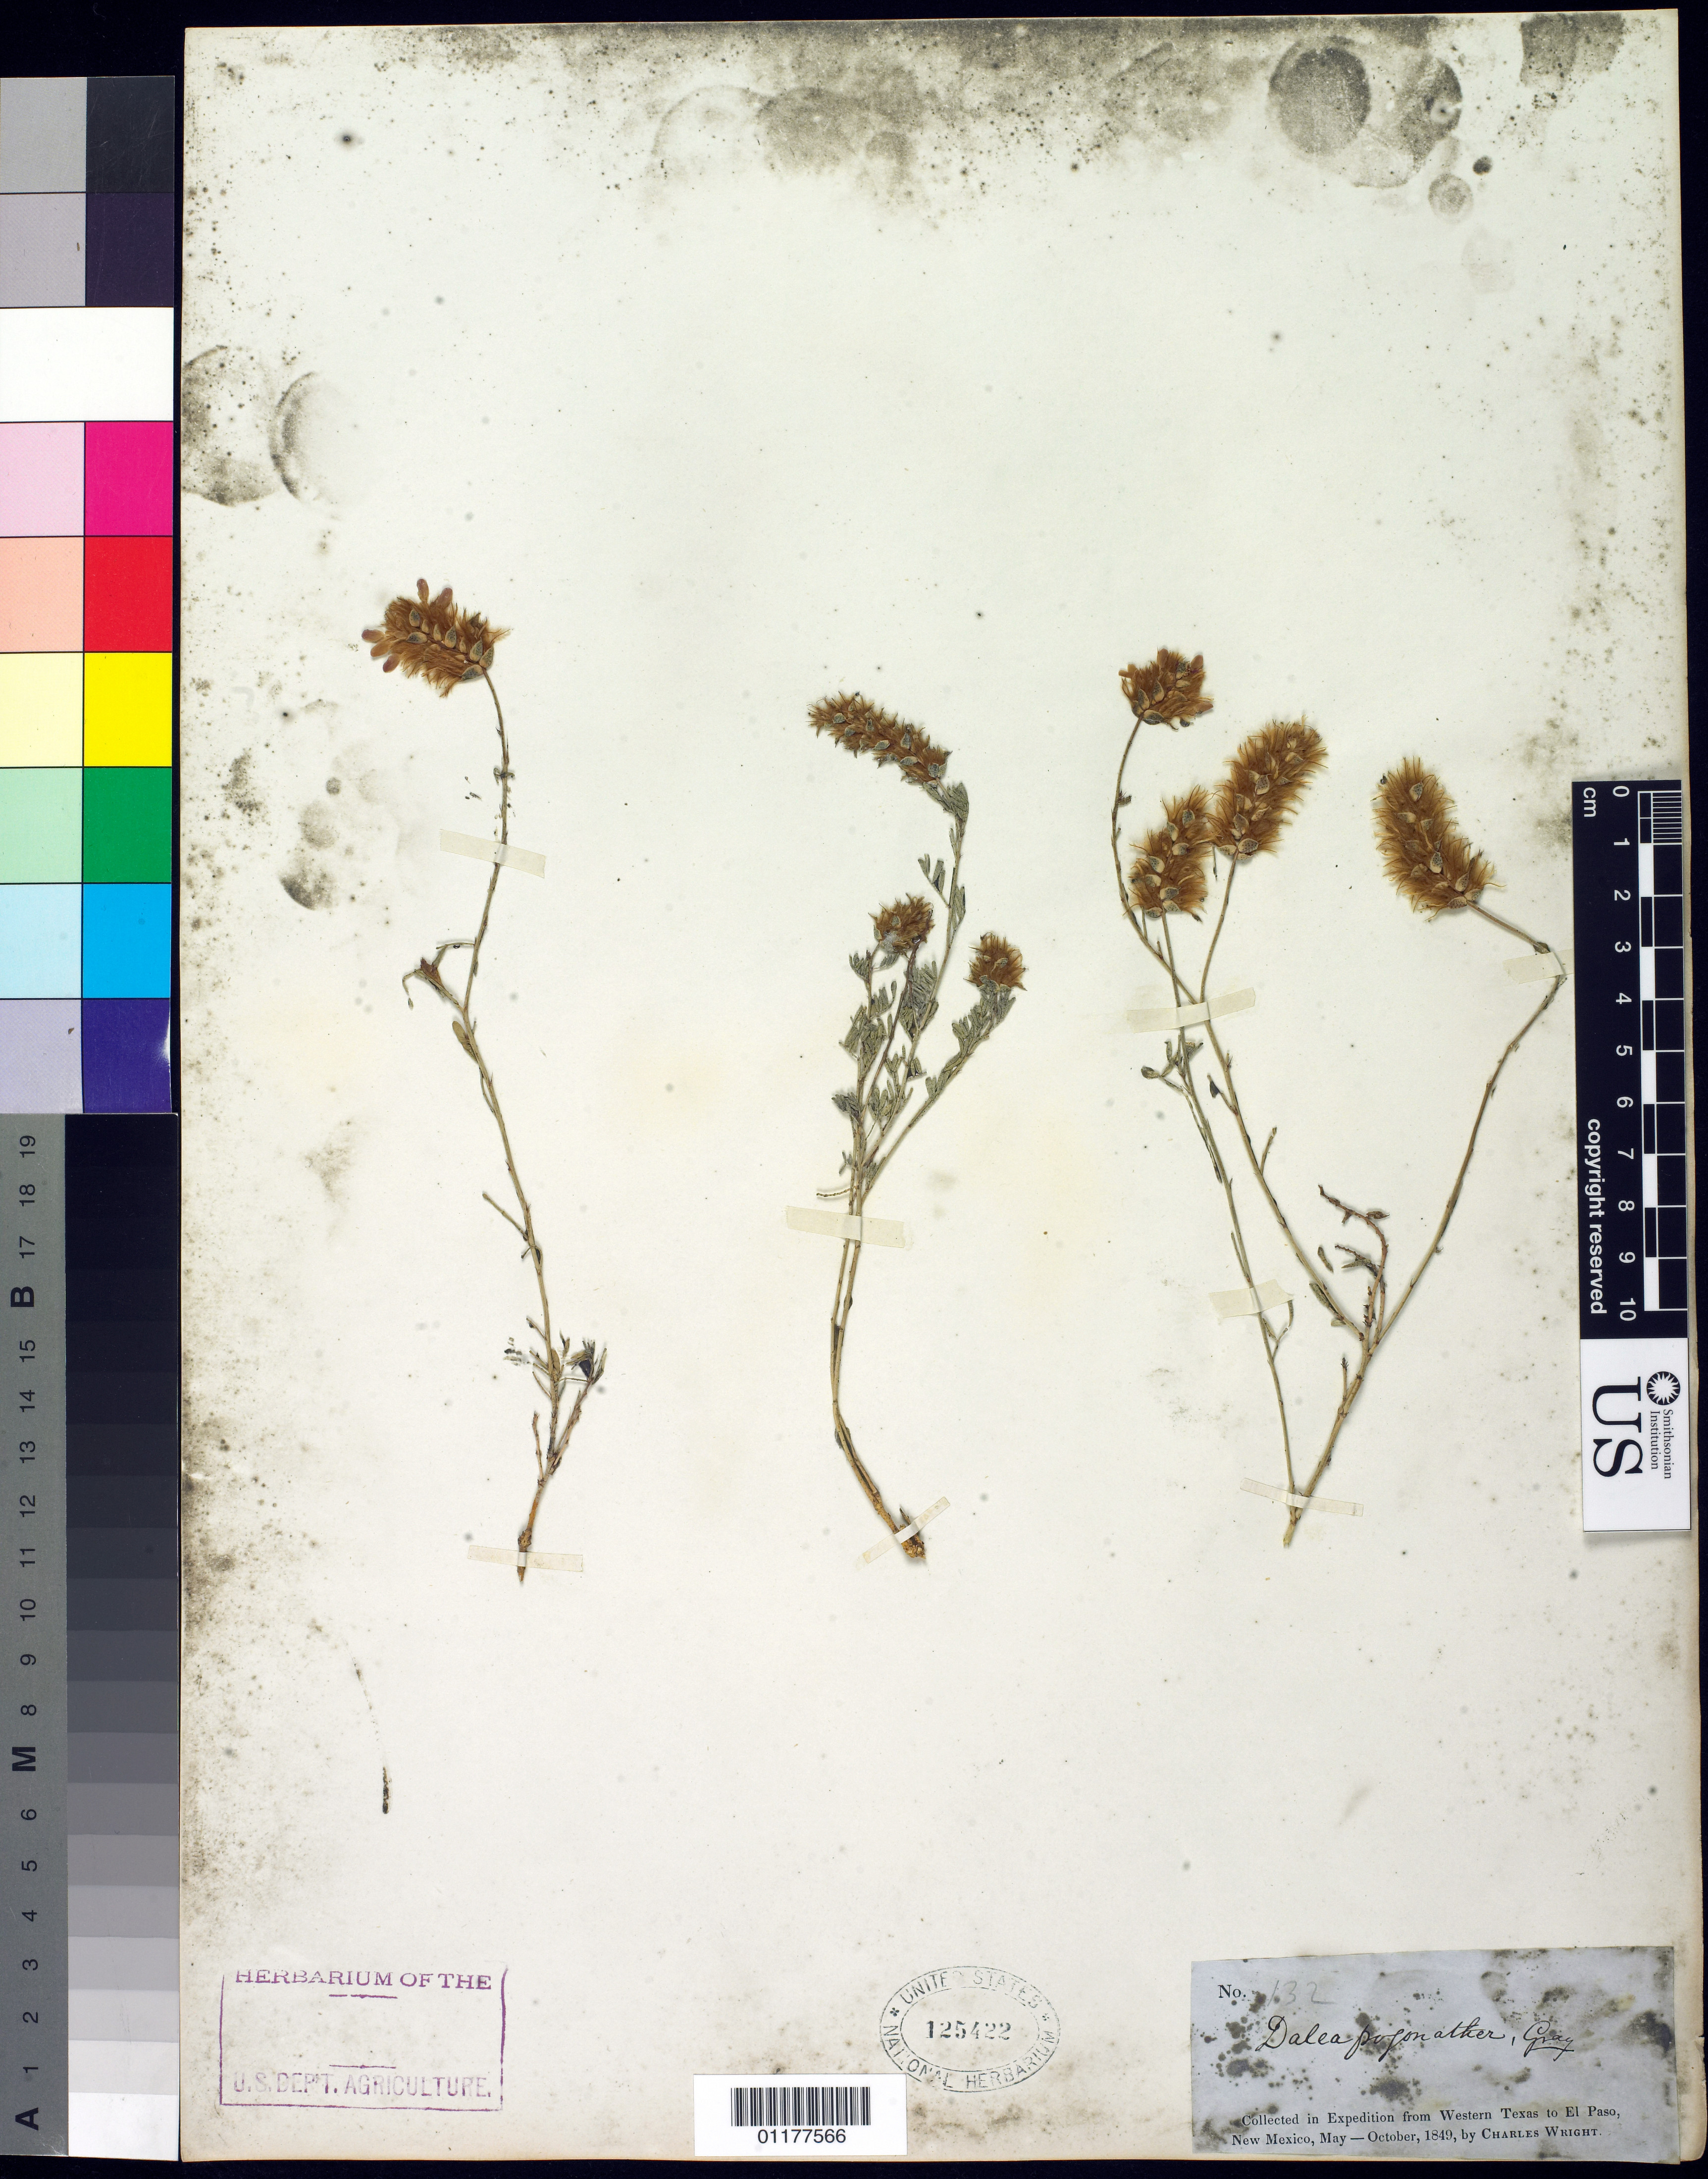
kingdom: Plantae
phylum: Tracheophyta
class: Magnoliopsida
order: Fabales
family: Fabaceae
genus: Dalea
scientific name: Dalea pogonathera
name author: A. Gray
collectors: C. Wright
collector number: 132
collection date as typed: May 1849 to -- Oct 1849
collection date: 1849-05/1849-10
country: United States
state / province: New Mexico / Texas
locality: W Texas to El Paso, New Mexico.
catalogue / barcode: US 125422